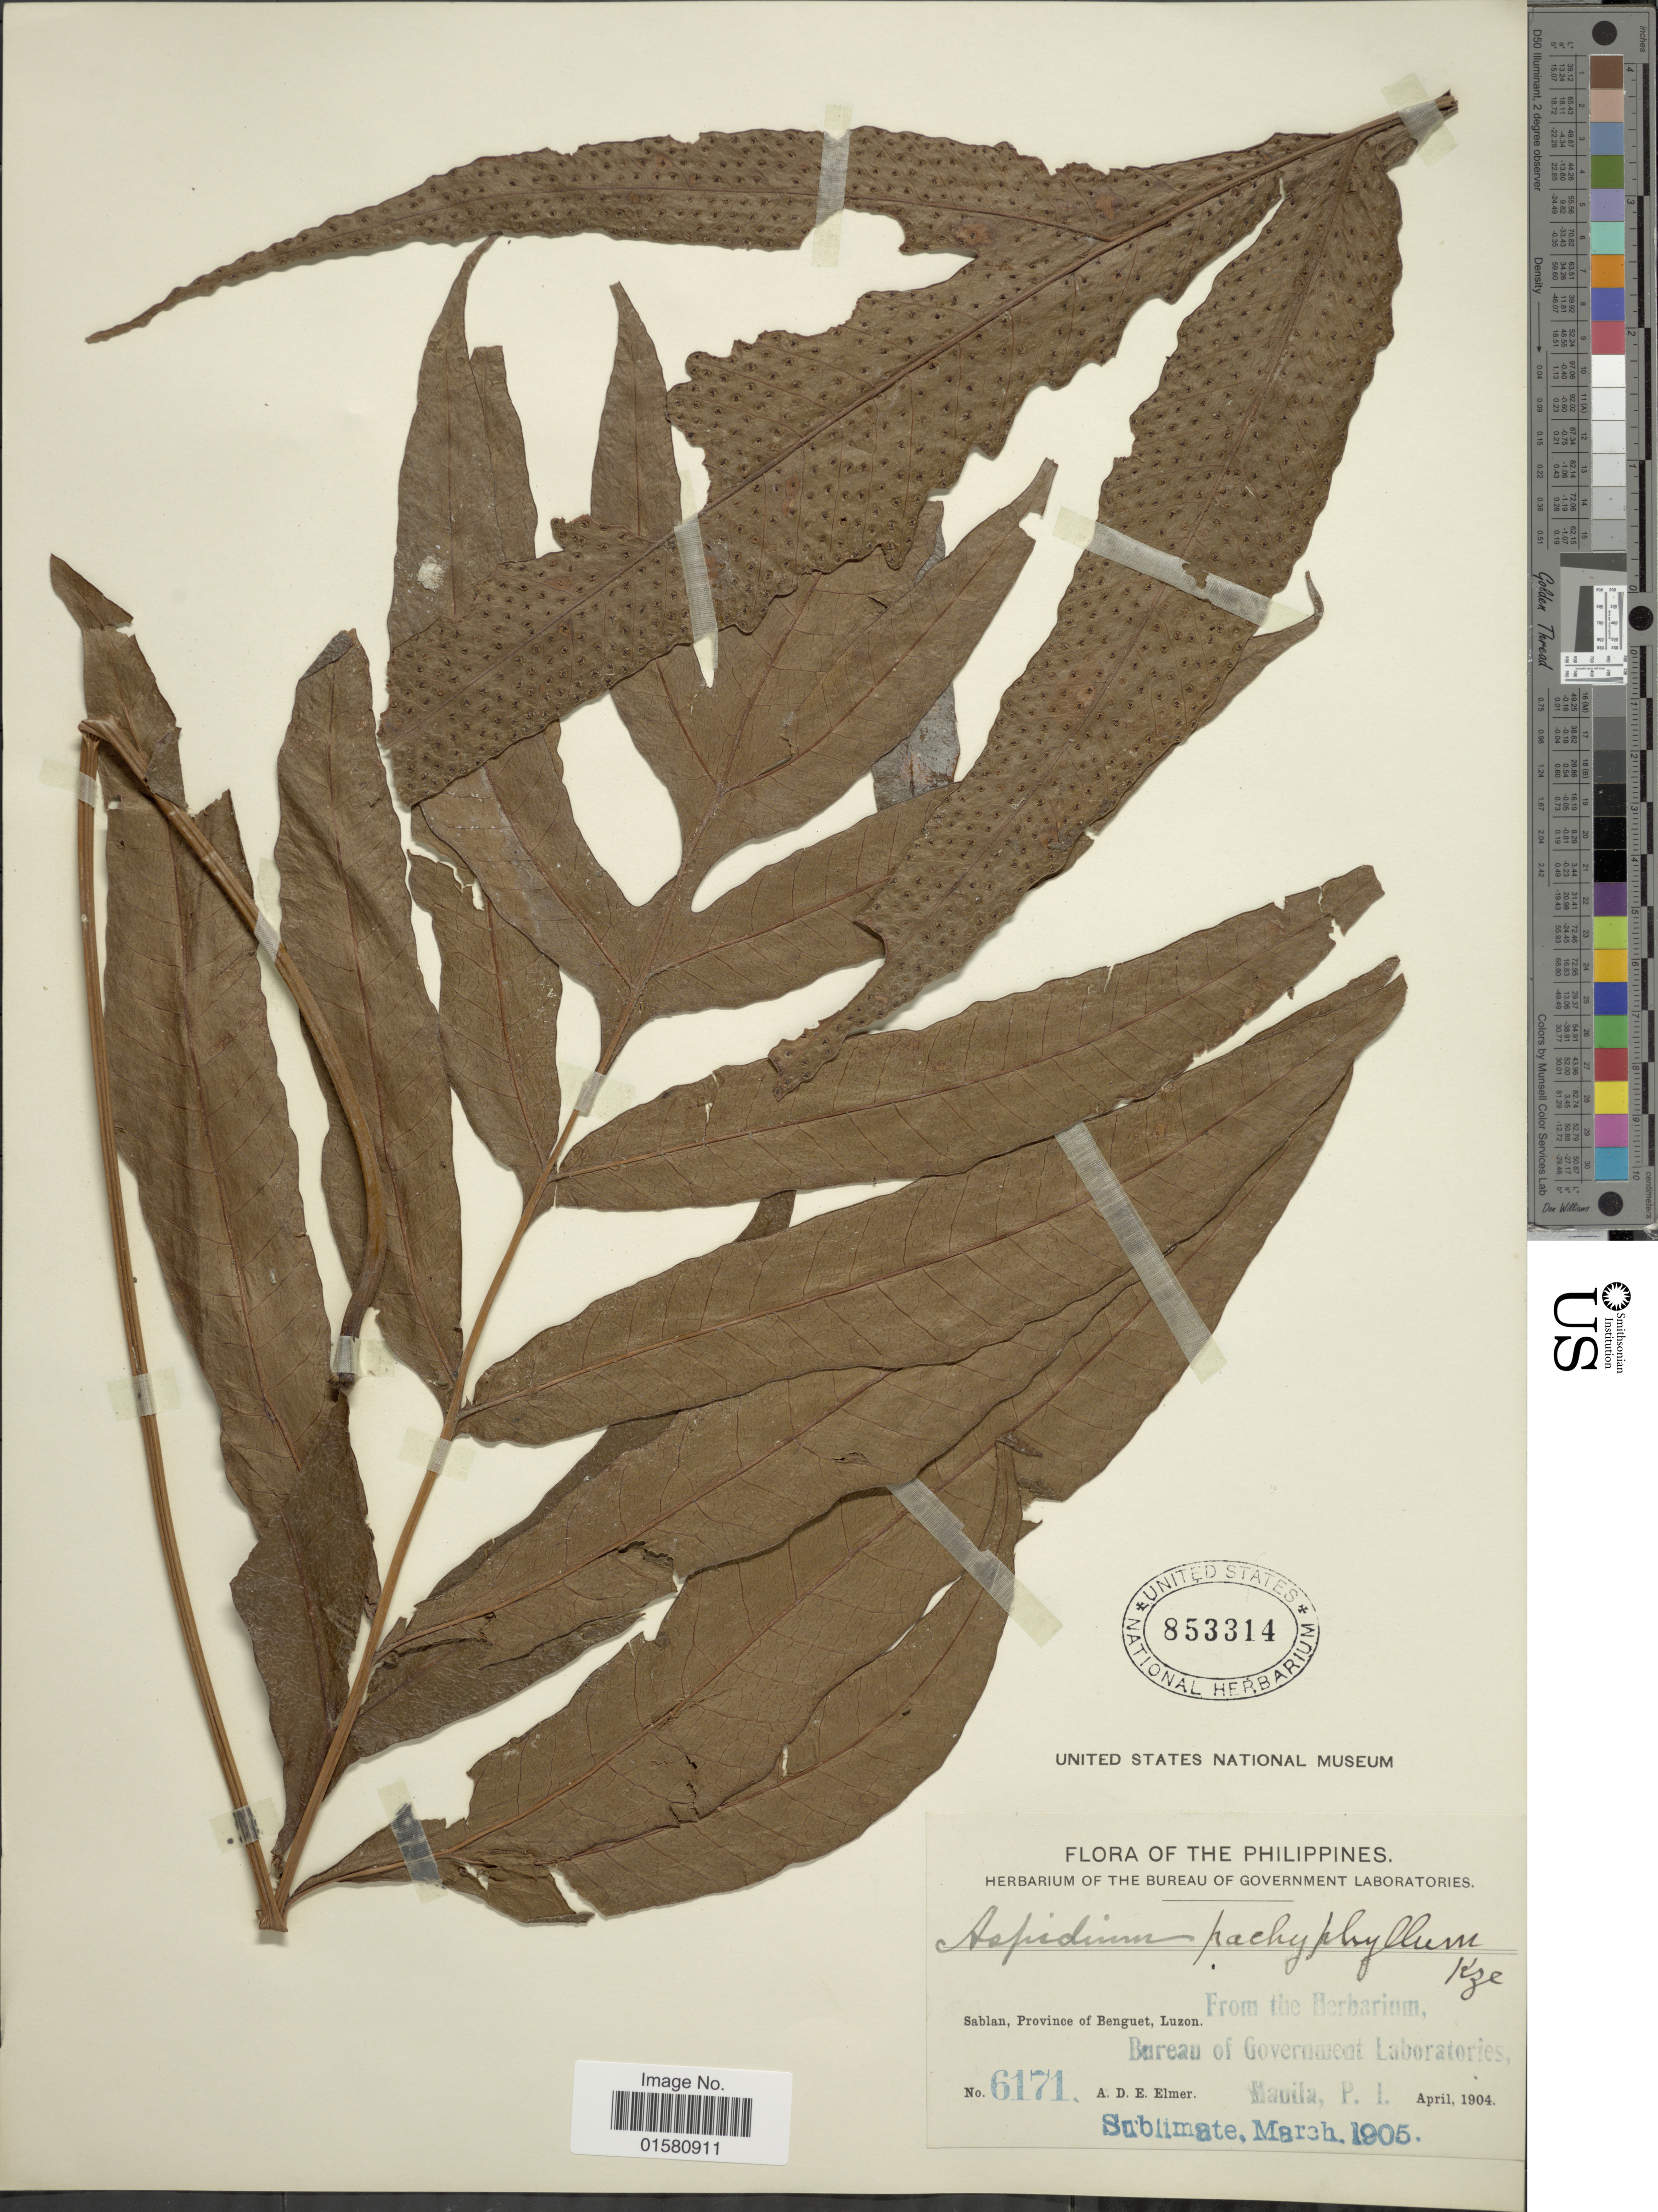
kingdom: Plantae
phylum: Tracheophyta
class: Polypodiopsida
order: Polypodiales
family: Tectariaceae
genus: Tectaria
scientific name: Tectaria crenata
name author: Cav.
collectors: A. D. E. Elmer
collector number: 6171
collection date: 1904-04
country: Philippines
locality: Sabian, Province of Benguet, Luzon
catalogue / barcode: US 853314